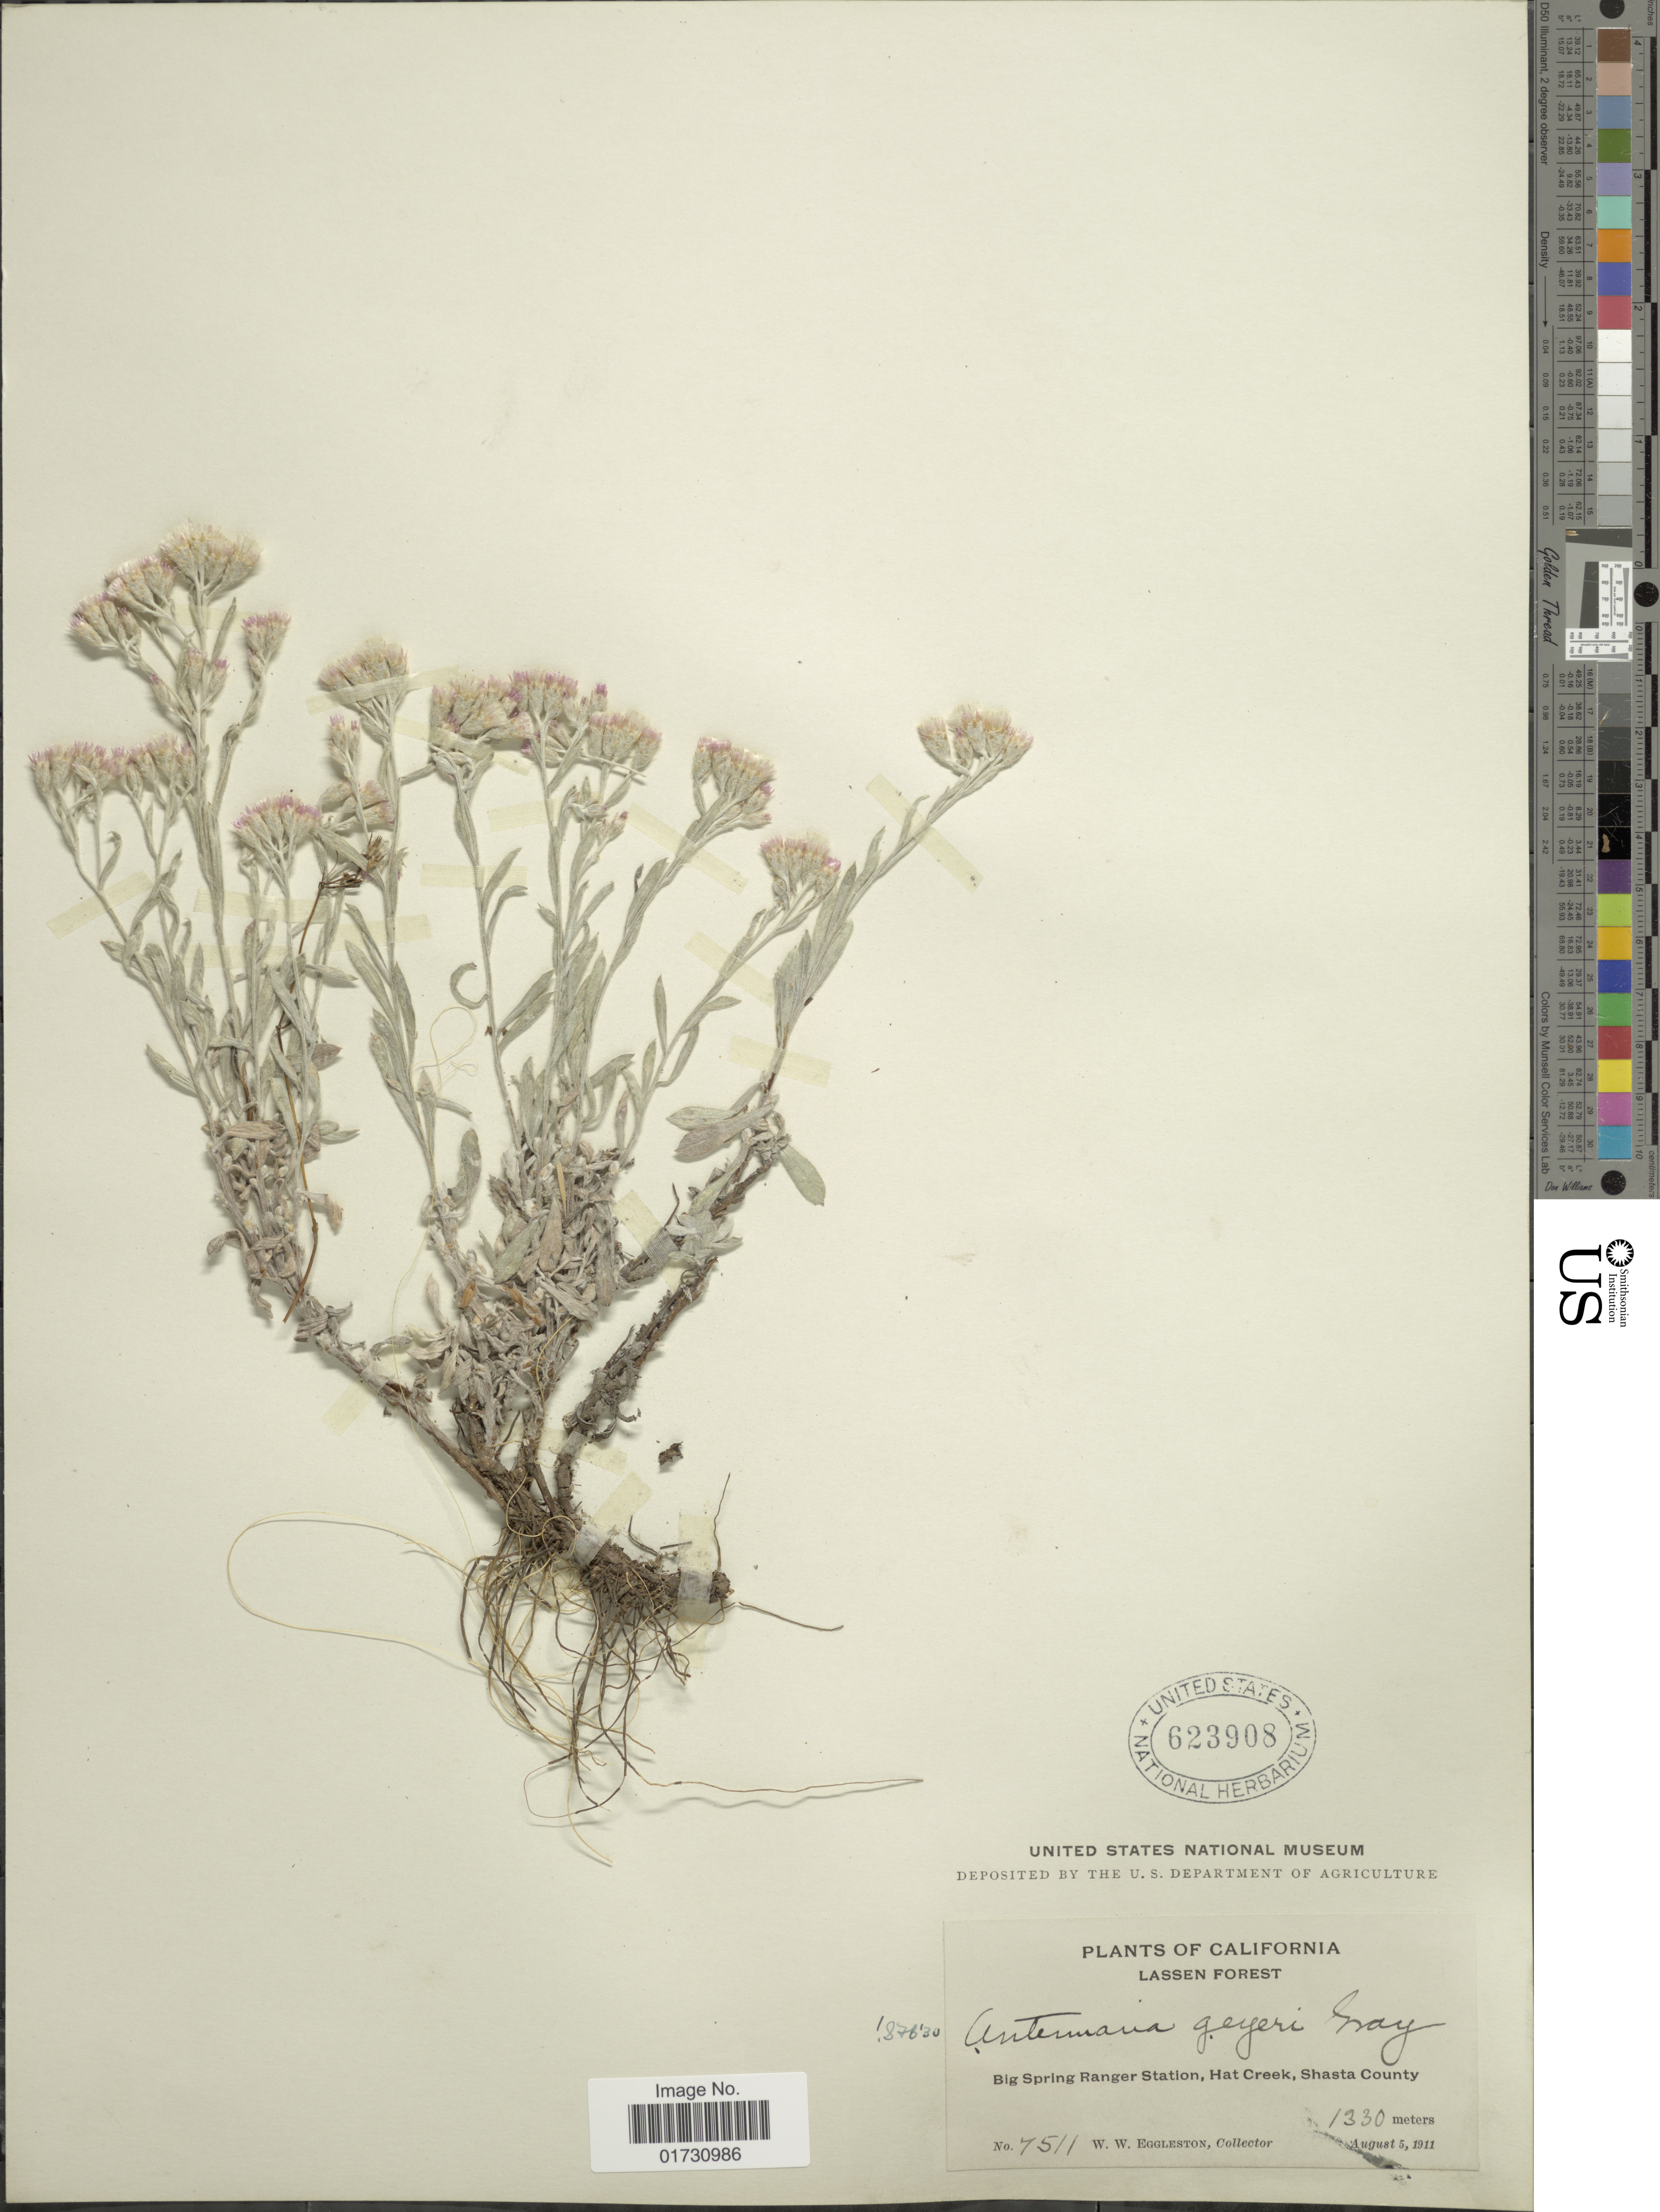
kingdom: Plantae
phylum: Tracheophyta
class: Magnoliopsida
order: Asterales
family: Asteraceae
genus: Antennaria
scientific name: Antennaria geyeri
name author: A. Gray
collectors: W. W. Eggleston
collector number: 7511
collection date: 1911-08-05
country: United States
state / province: California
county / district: Shasta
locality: Lassen Forest, Big Spring Ranger Station, Hat Creek, Shasta County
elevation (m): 1330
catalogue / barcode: US 623908